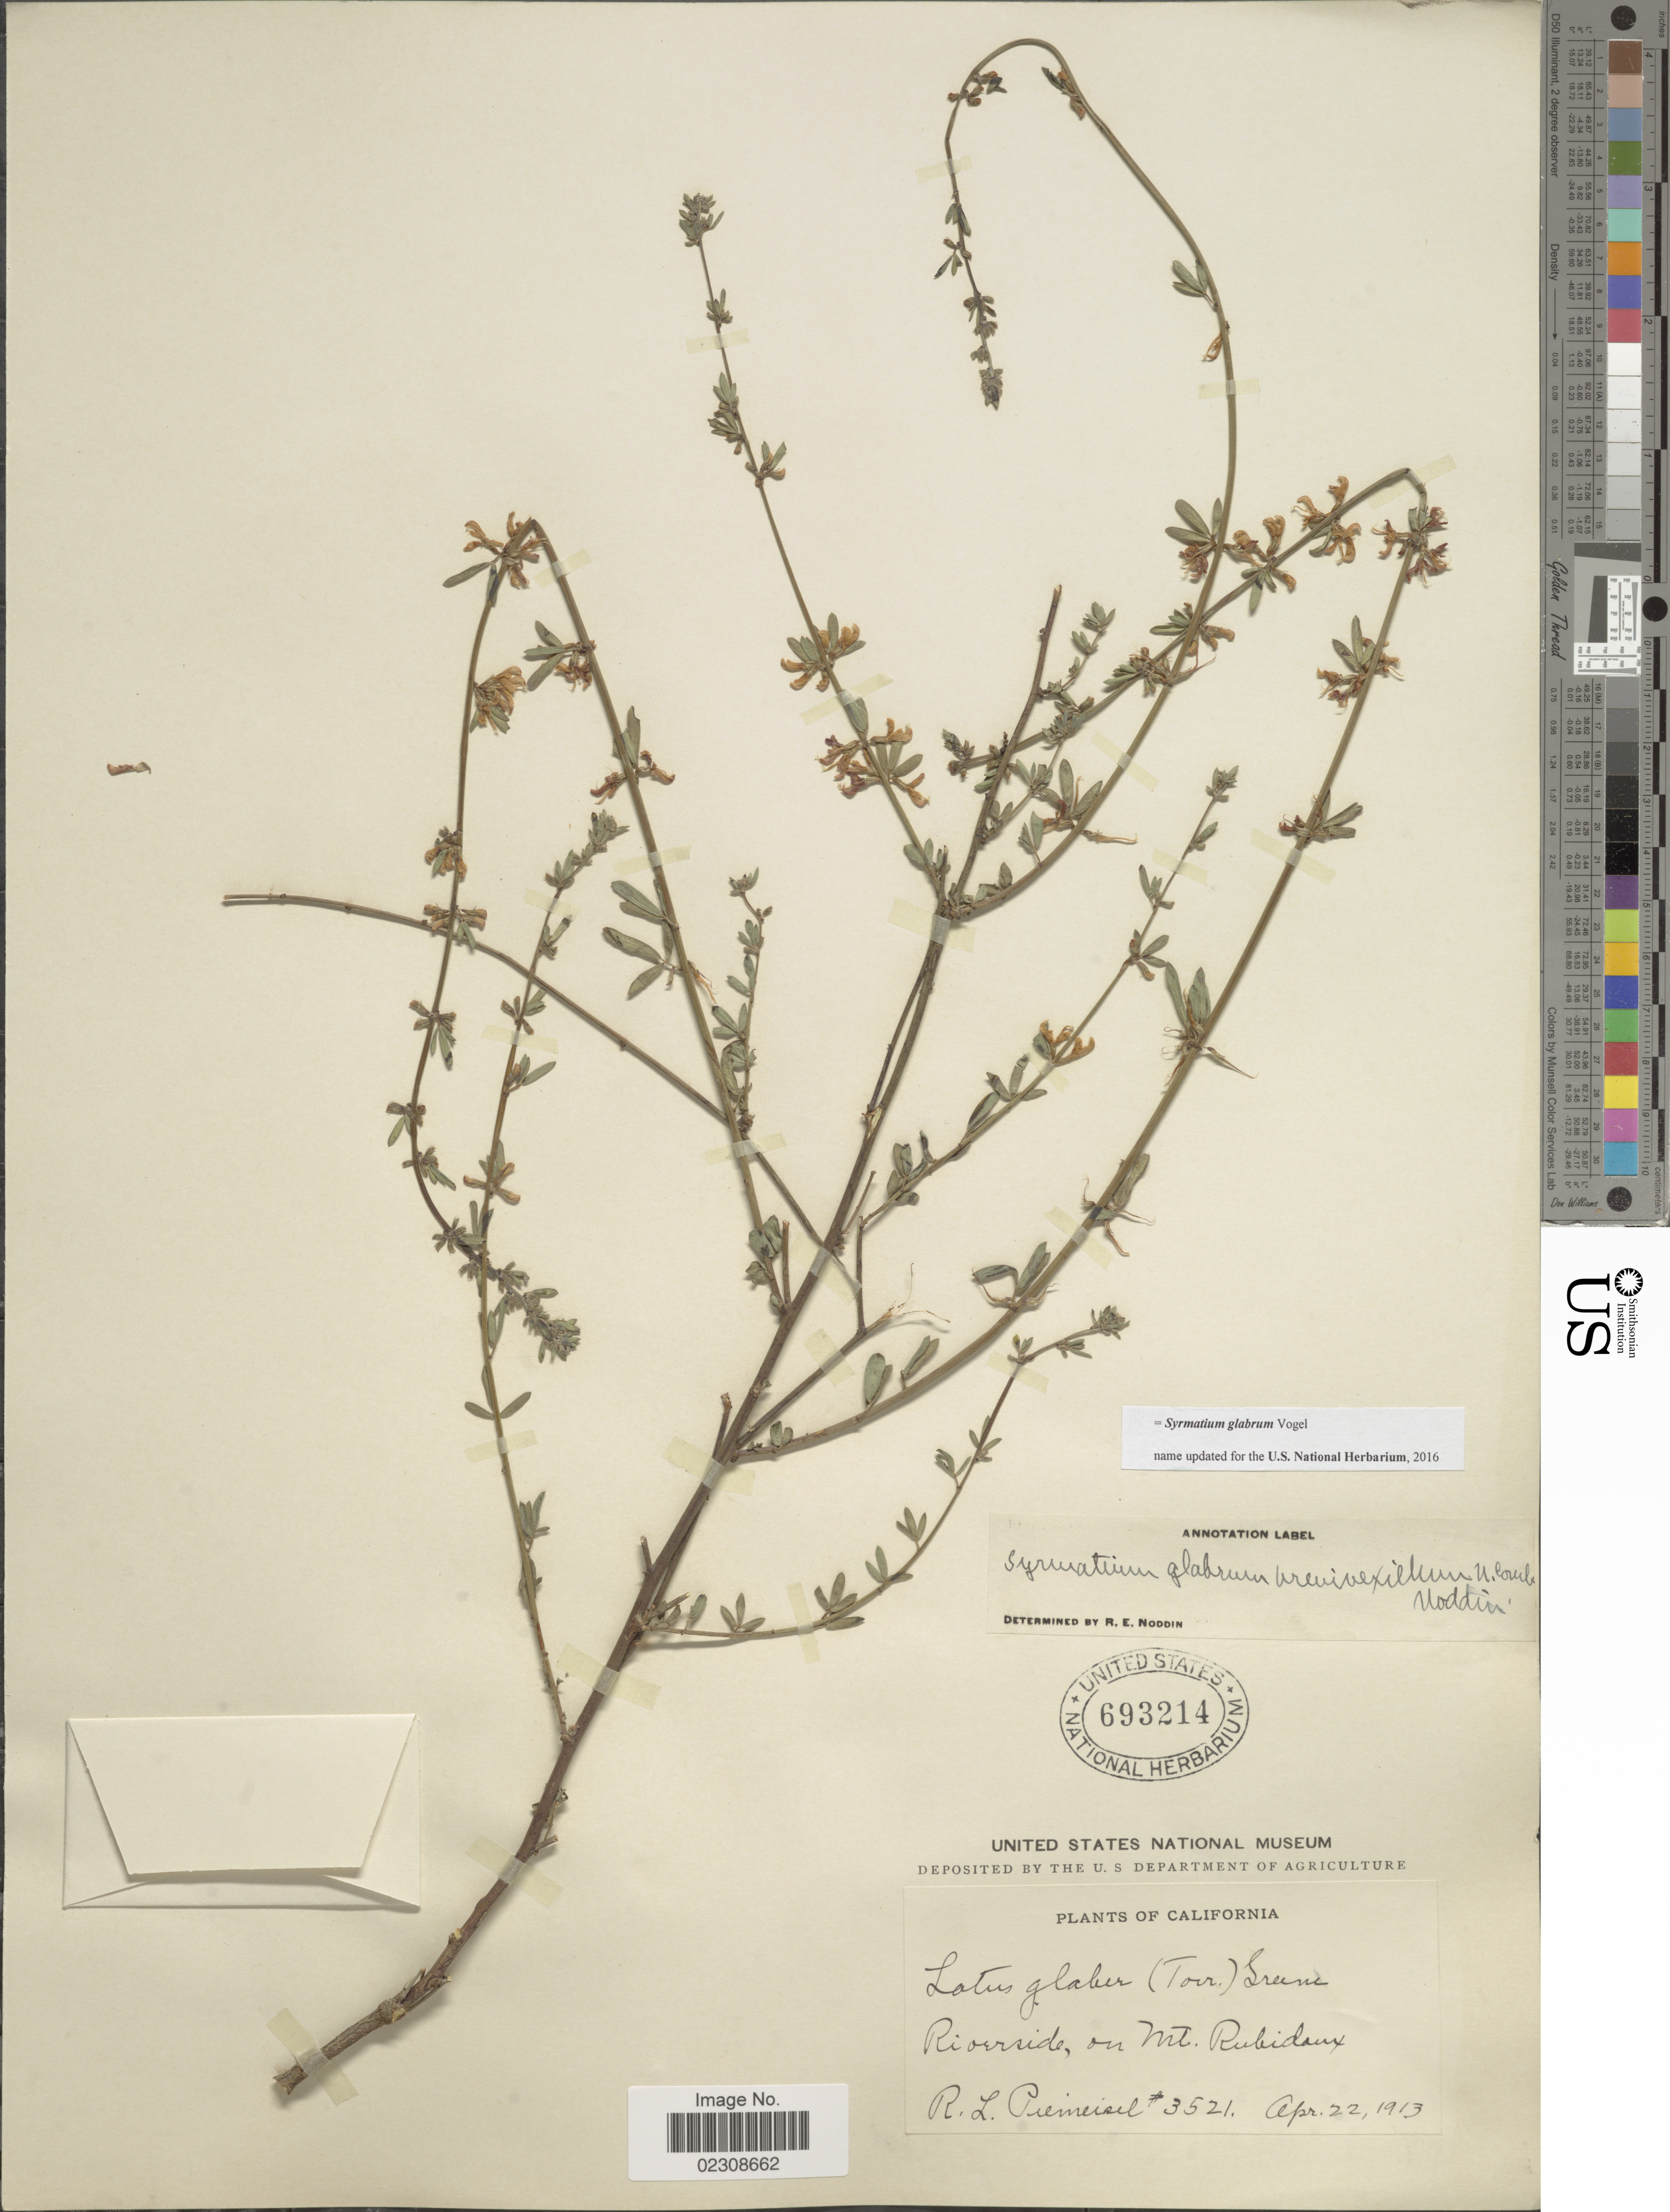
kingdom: Plantae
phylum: Tracheophyta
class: Magnoliopsida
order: Fabales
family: Fabaceae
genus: Syrmatium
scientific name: Syrmatium glabrum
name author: Vogel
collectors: R. L. Piemeisel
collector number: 3521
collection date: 1913-04-22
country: United States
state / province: California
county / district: Riverside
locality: Riverside, on Mt. Rubidoux.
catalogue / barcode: US 693214